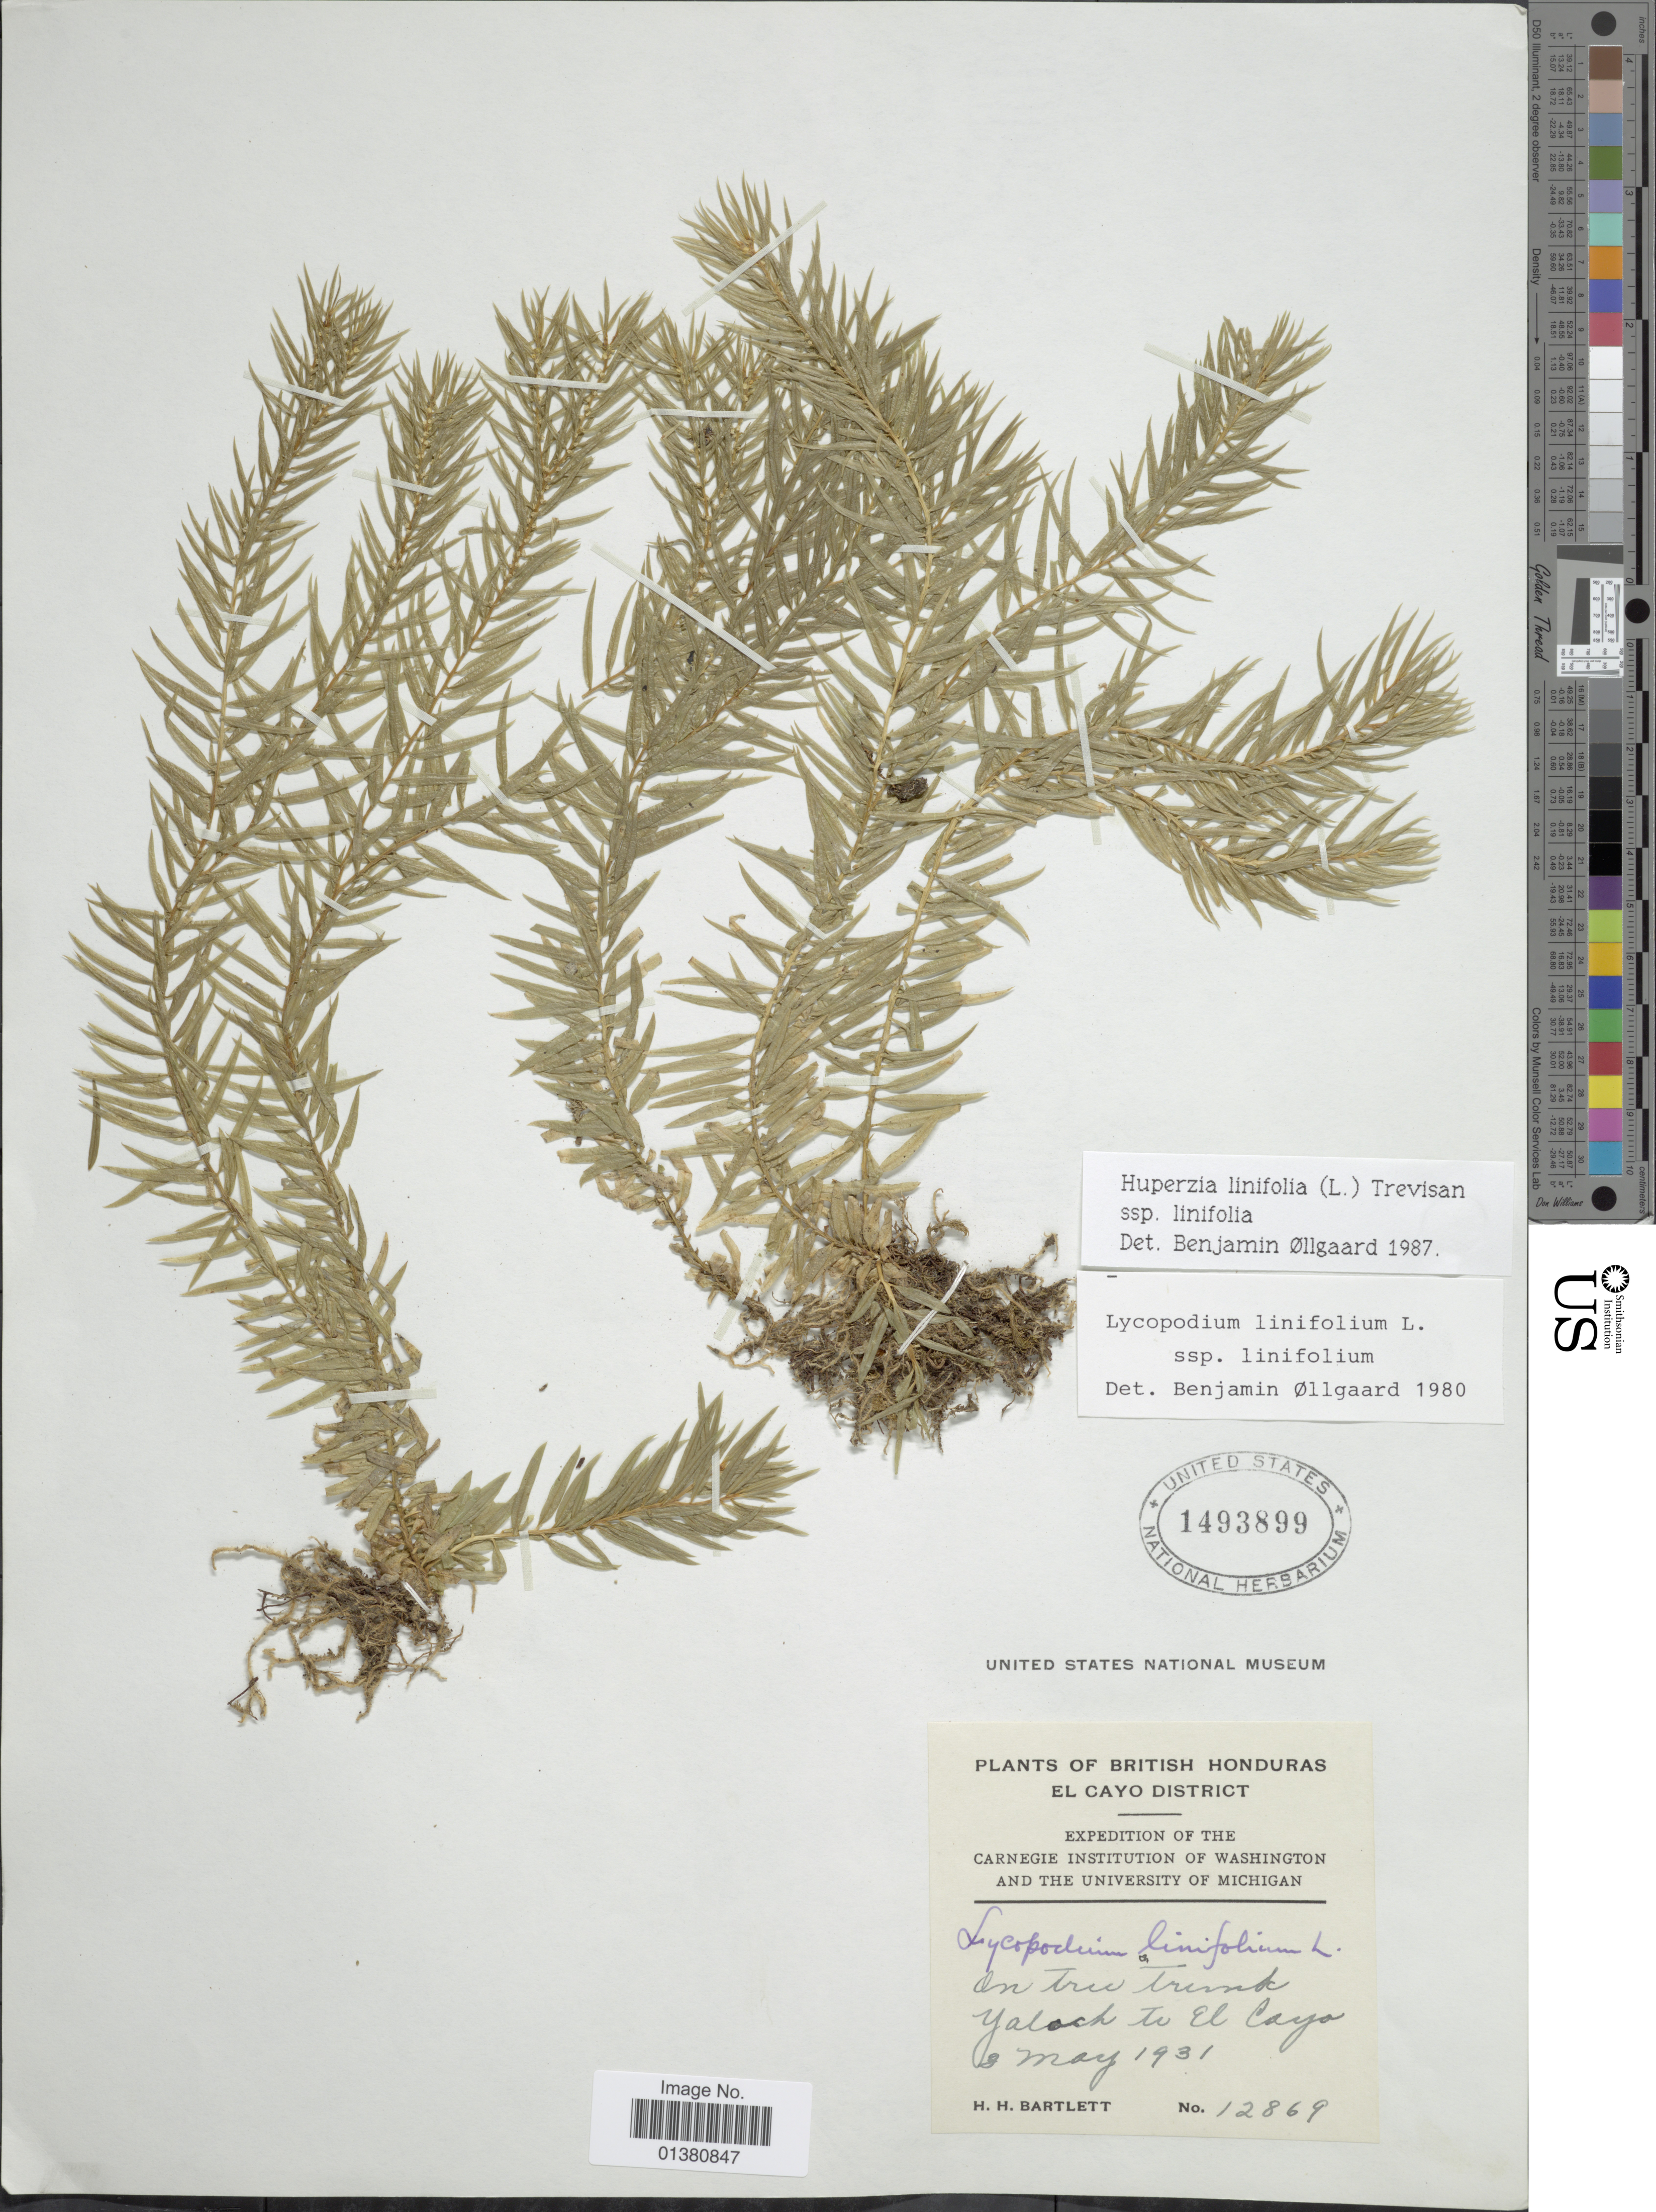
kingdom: Plantae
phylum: Tracheophyta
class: Lycopodiopsida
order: Lycopodiales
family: Lycopodiaceae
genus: Phlegmariurus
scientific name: Phlegmariurus linifolius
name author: (L.) B. Øllg.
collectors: H. H. Bartlett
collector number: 12869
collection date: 1931-05-02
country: Belize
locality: British Honduras, El Cayo District, Yaloch to El Cayo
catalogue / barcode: US 1493899